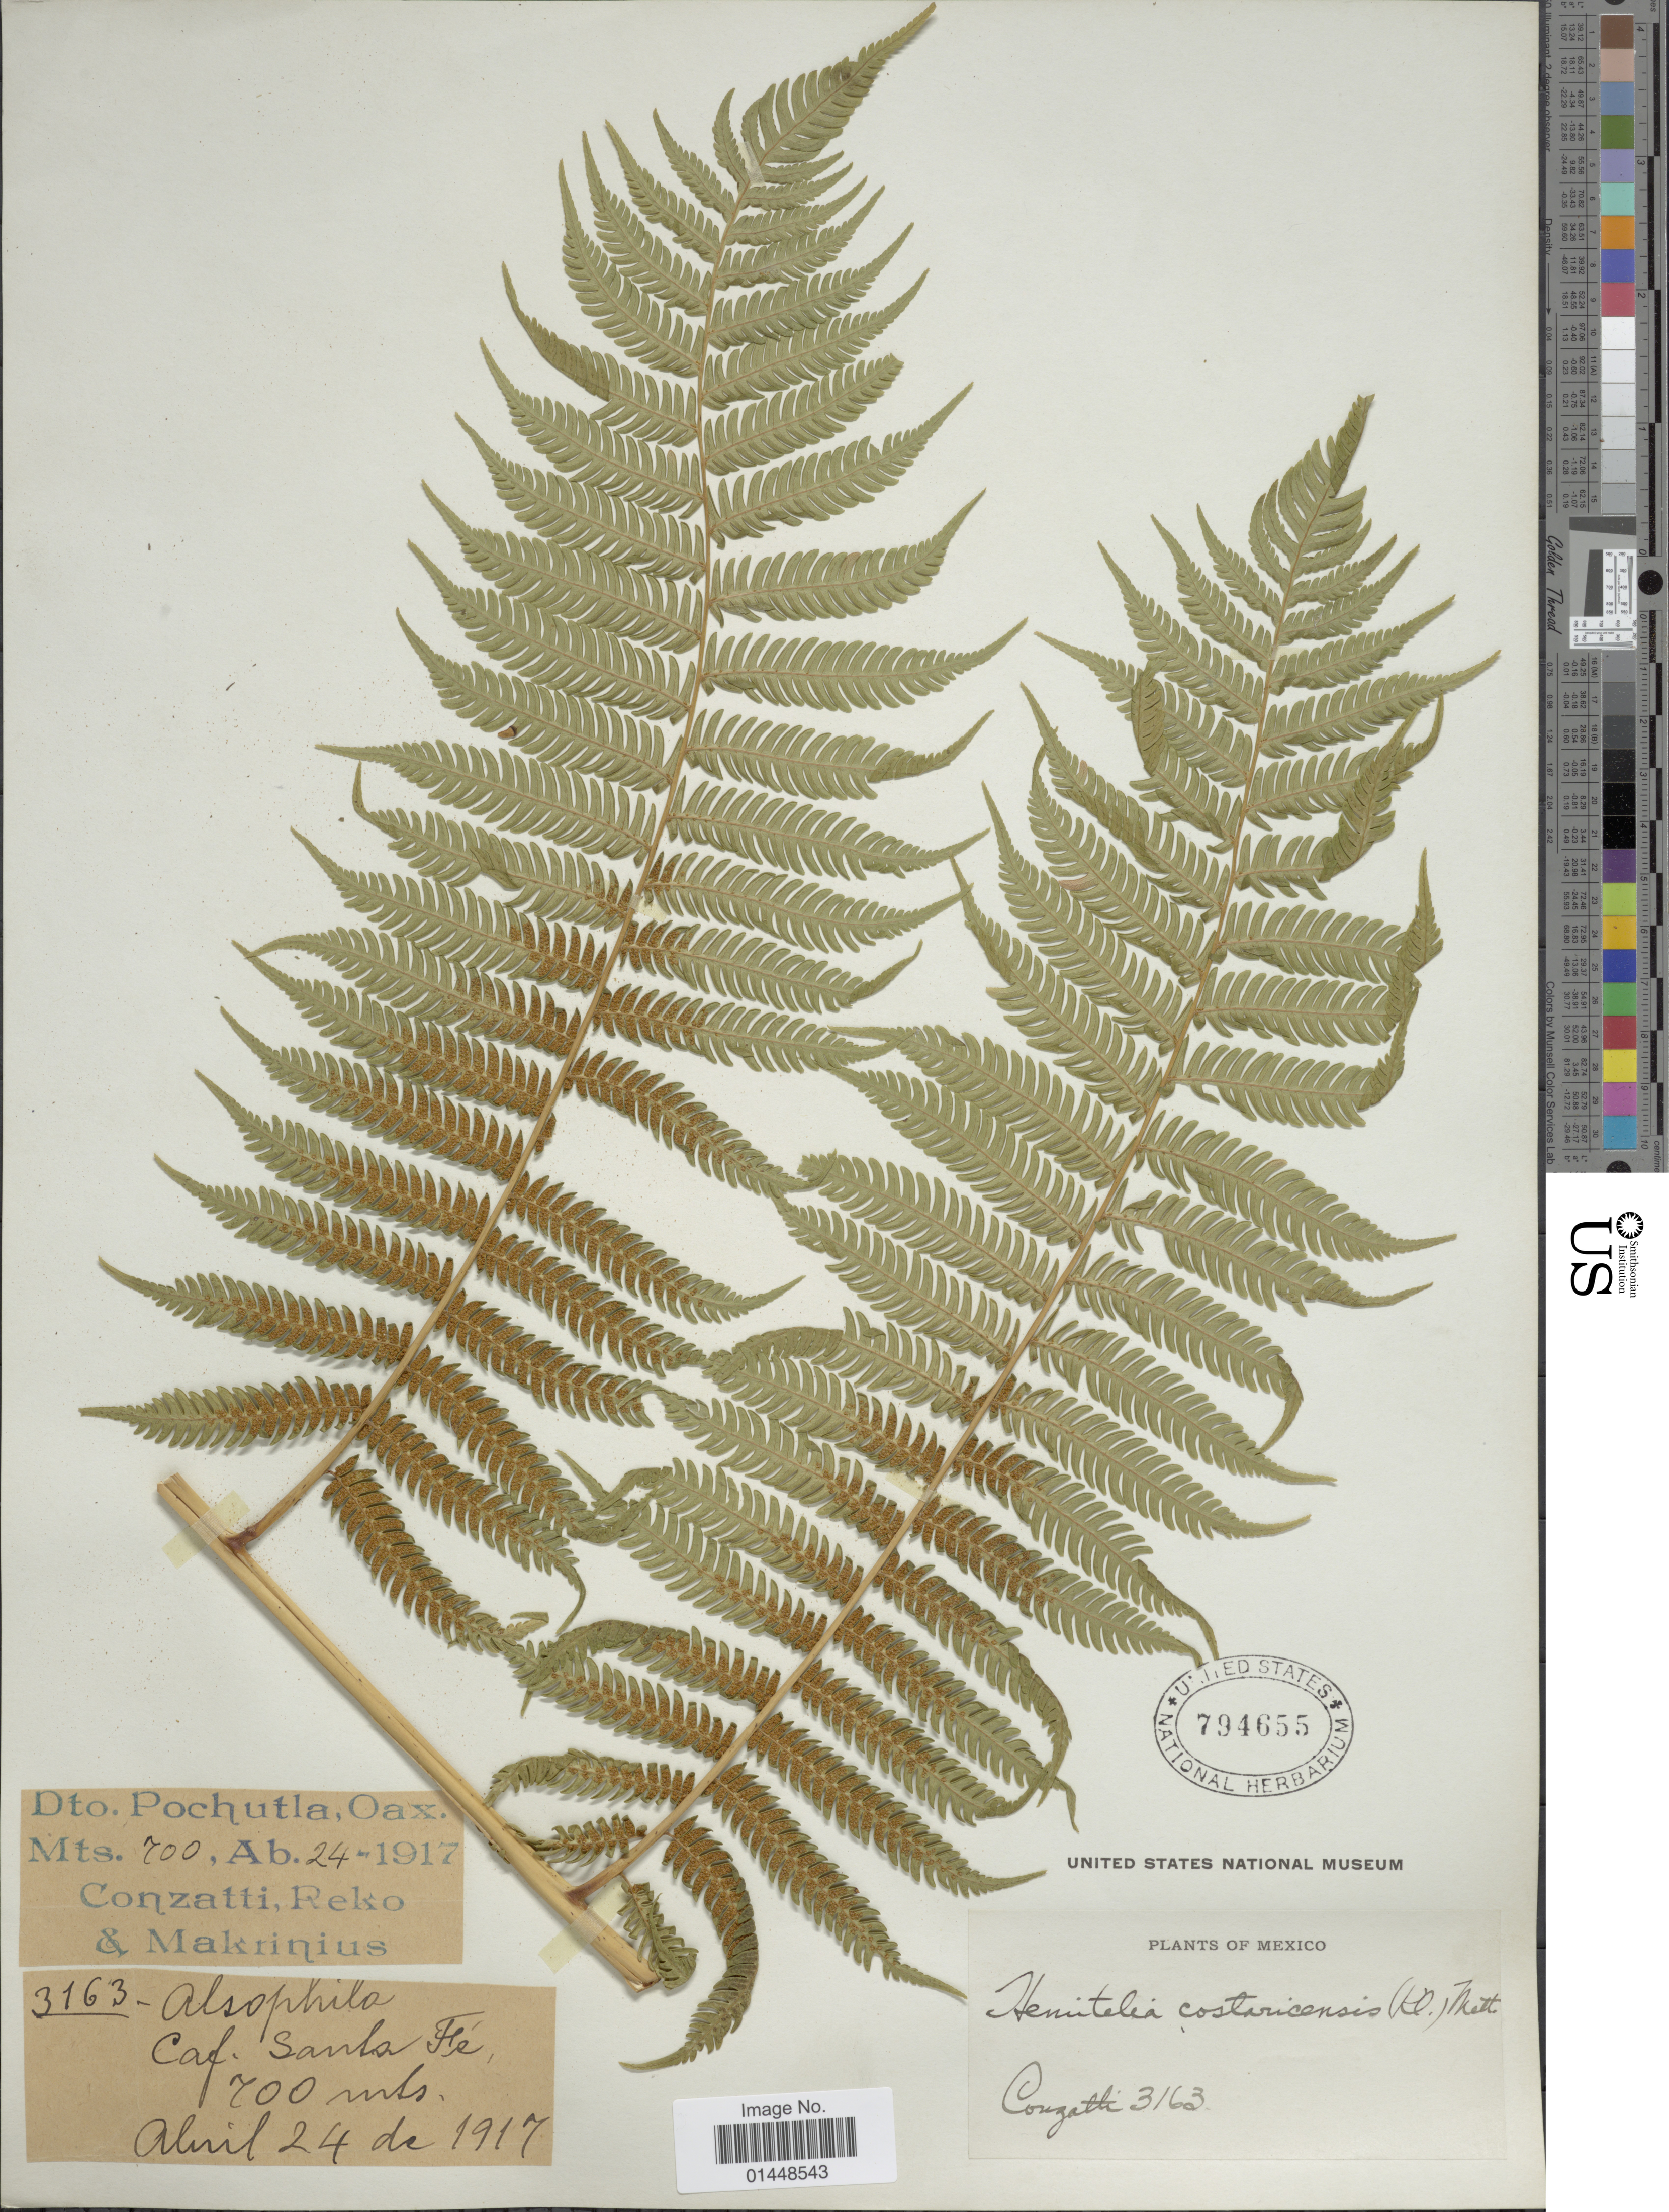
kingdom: Plantae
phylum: Tracheophyta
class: Polypodiopsida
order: Cyatheales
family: Cyatheaceae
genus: Cyathea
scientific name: Cyathea costaricensis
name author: (Kuhn) Domin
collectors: Conzatti, --, -. Reko & -. Makrinius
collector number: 3163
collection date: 1917-04-24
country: Mexico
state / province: Oaxaca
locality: Dto. Pochutla, Oax.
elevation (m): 700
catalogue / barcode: US 794655